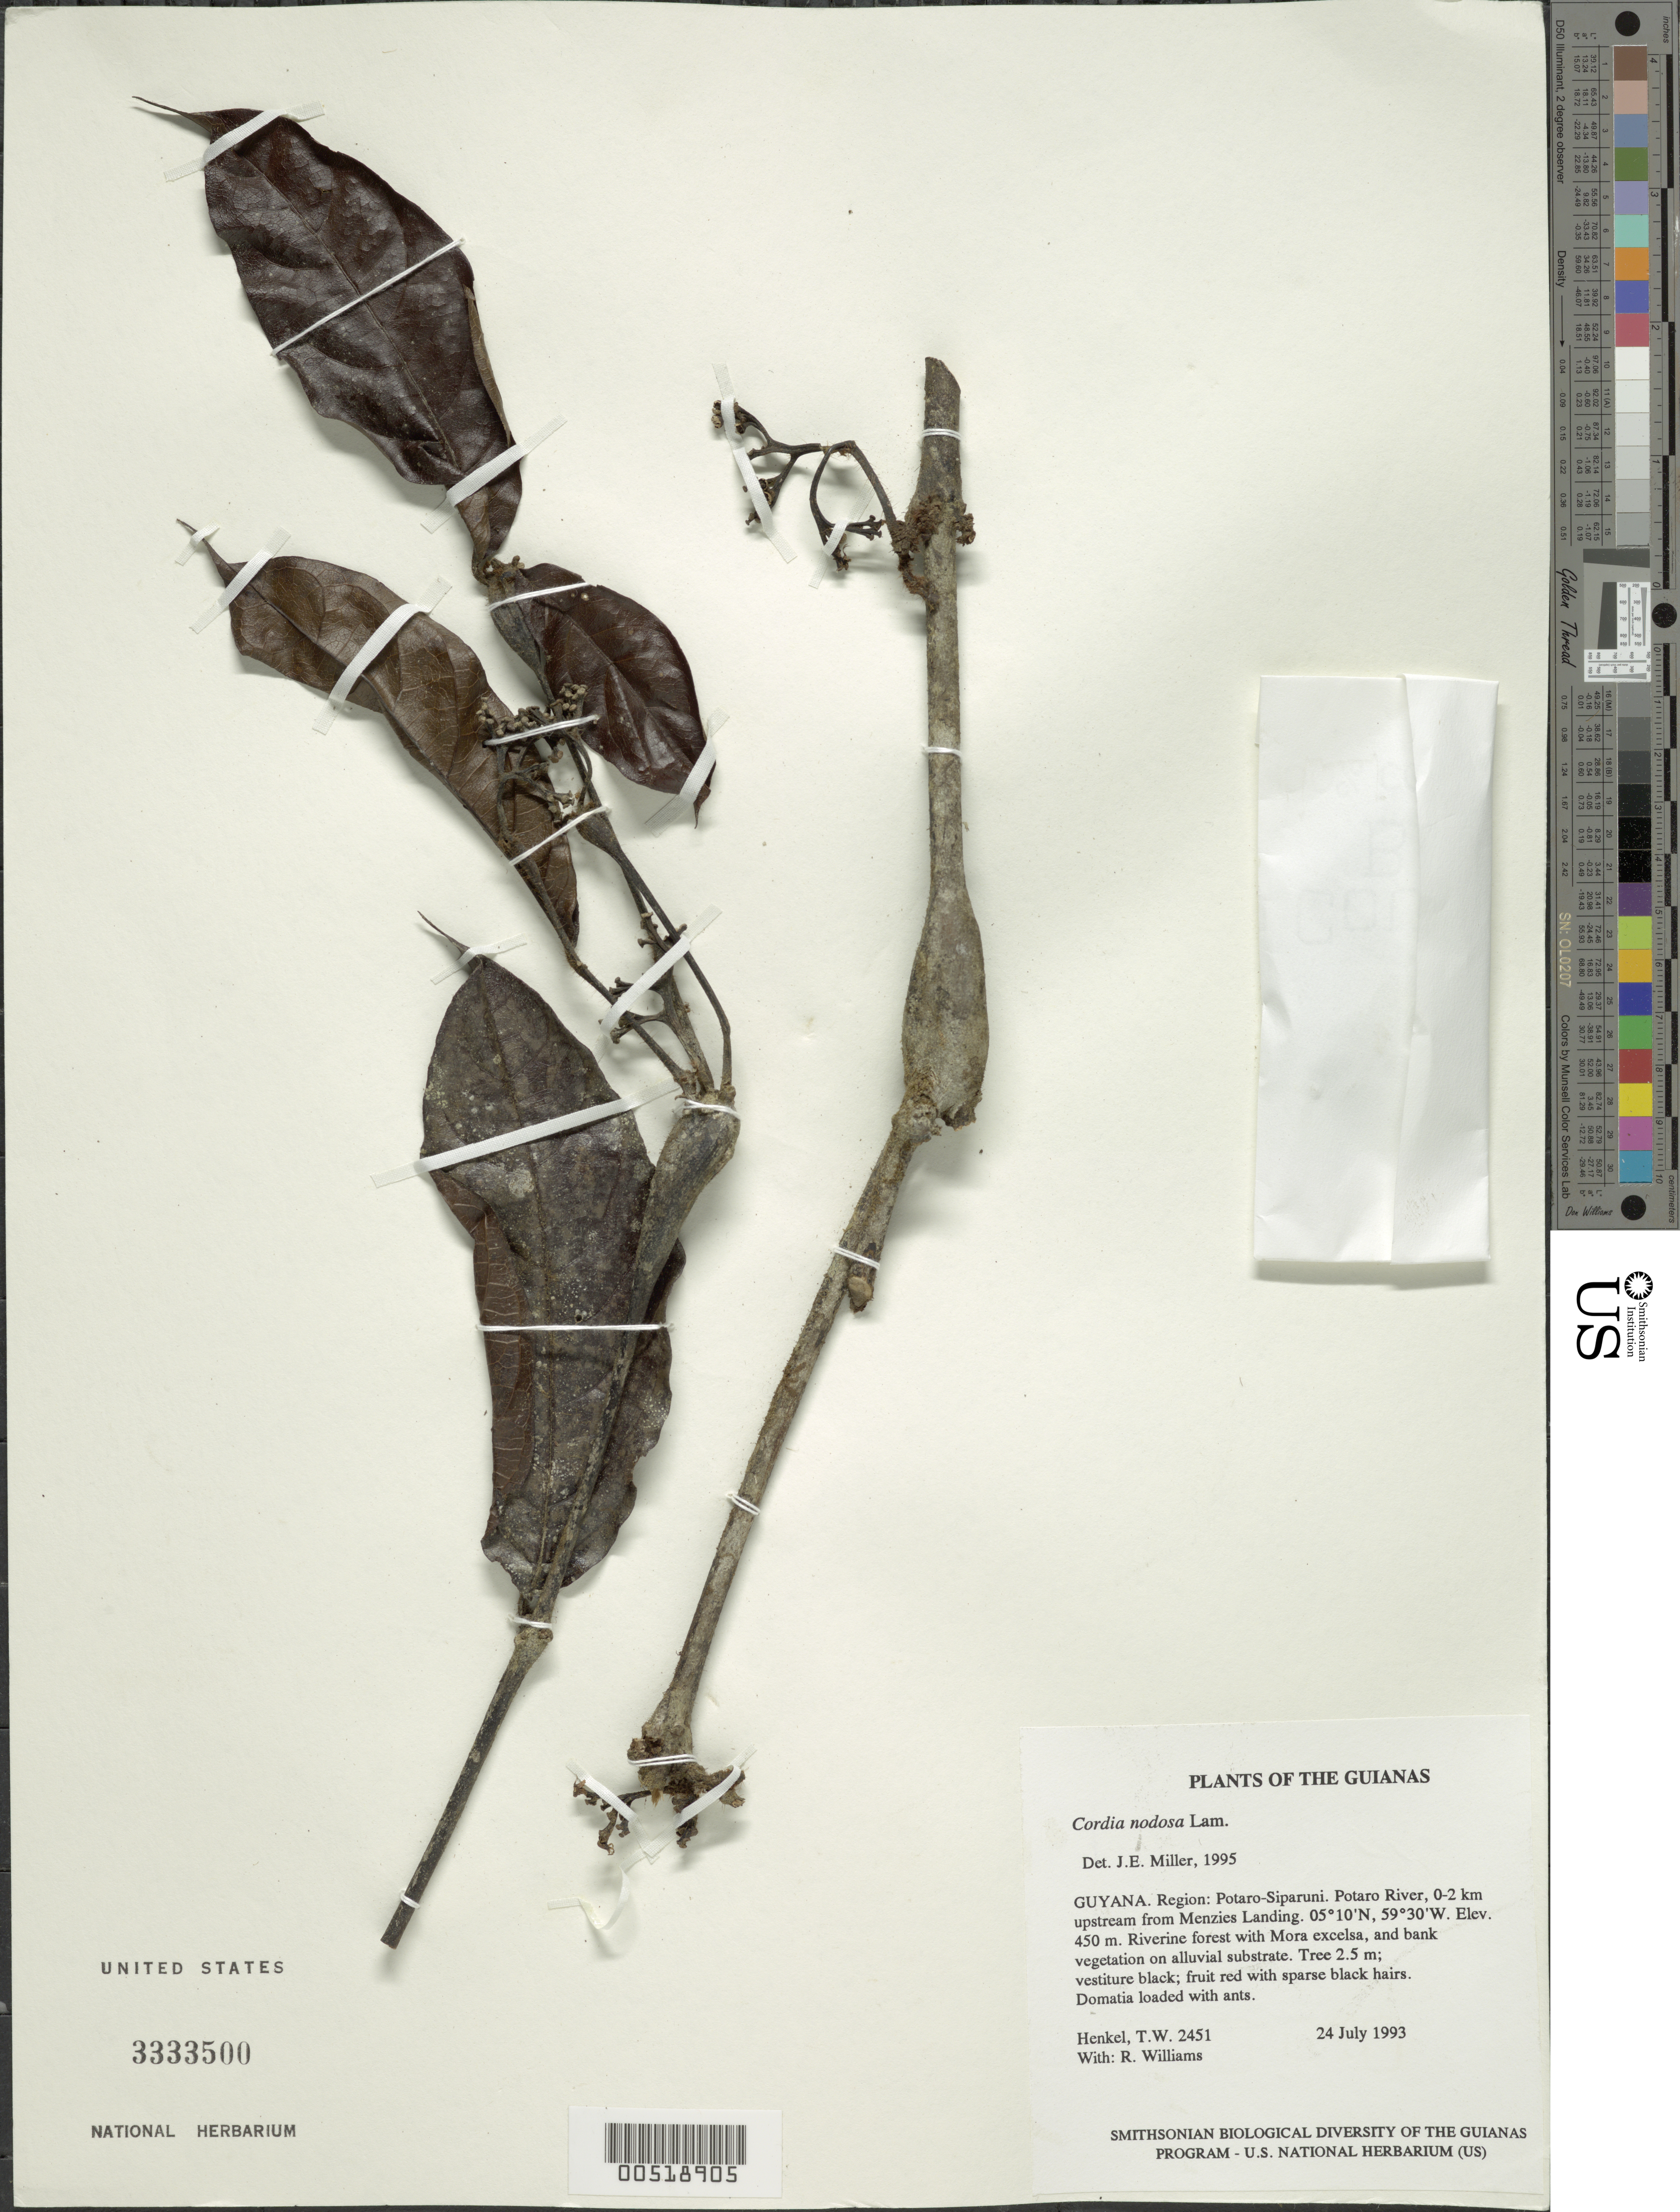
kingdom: Plantae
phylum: Tracheophyta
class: Magnoliopsida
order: Boraginales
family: Cordiaceae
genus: Cordia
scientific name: Cordia nodosa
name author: Lam.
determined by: Miller, J. E.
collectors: T. Henkel & R. Williams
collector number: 2451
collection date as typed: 24 July 1993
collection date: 1993-07-24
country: Guyana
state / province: Potaro-Siparuni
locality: Potaro River, 0-2 km upstream from Menzies Landing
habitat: Riverine forest with Mora excelsa, and bank vegetation on alluvial substrate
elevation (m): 450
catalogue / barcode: US 3333500